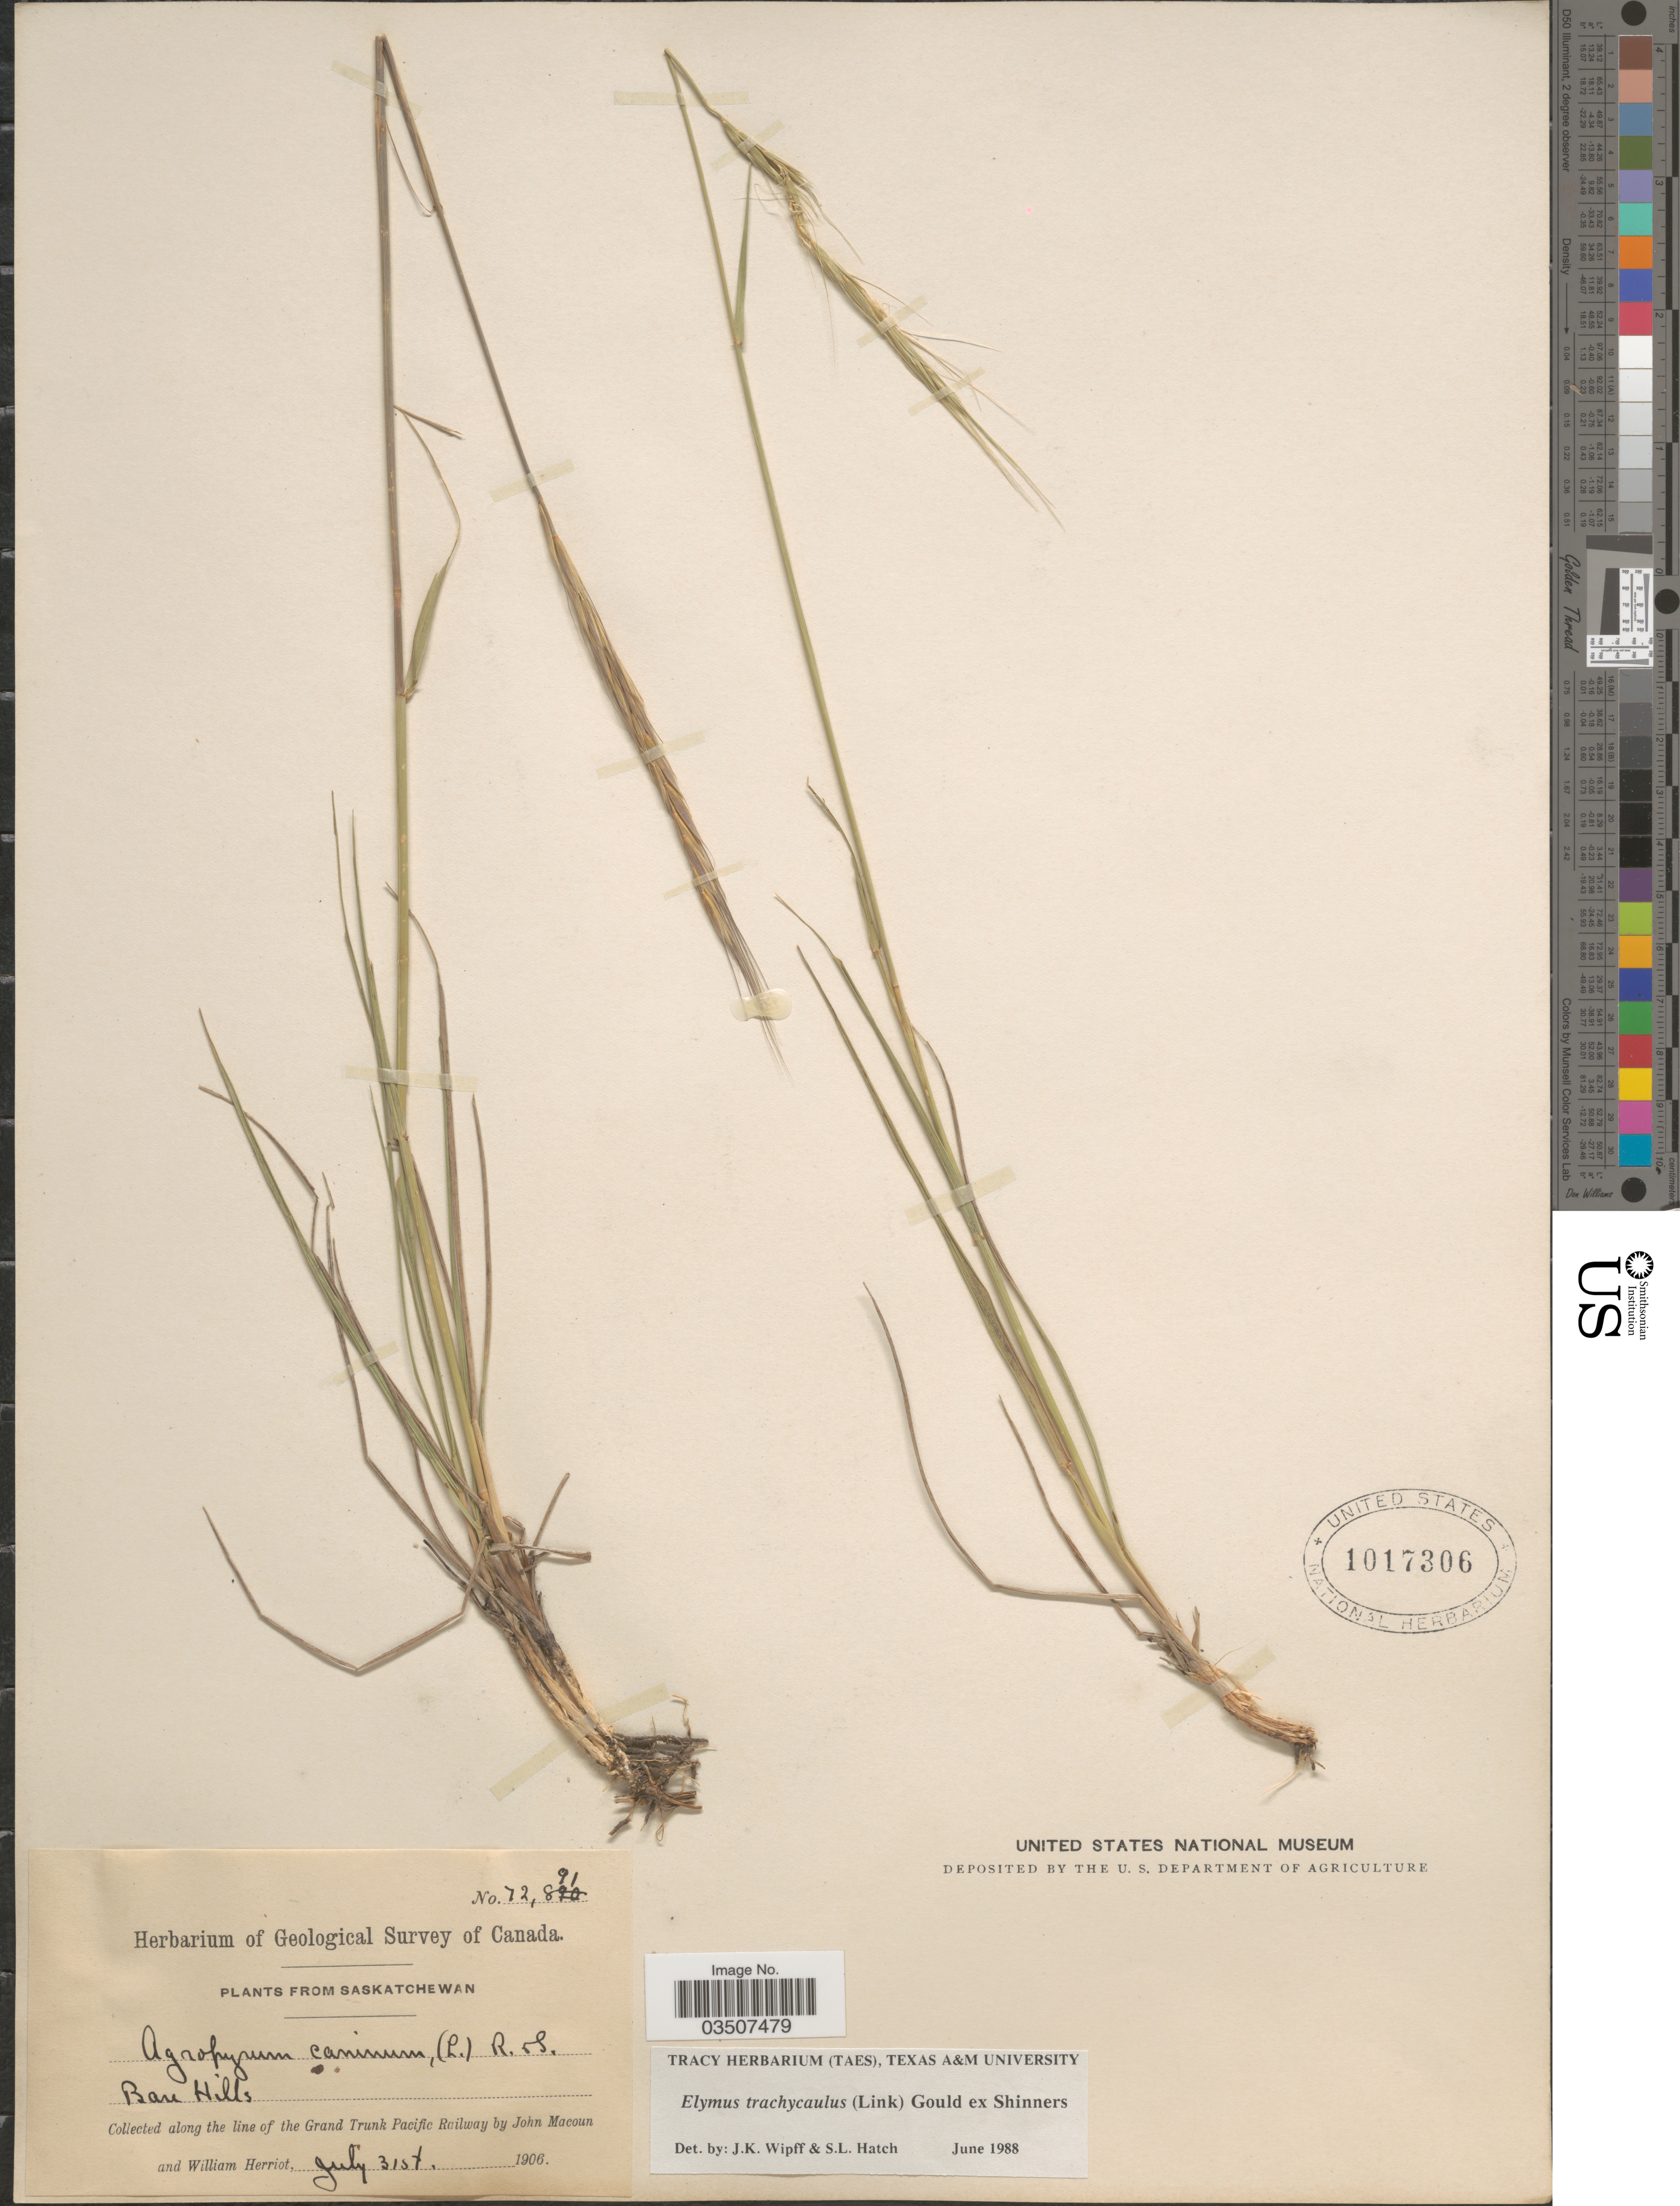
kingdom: Plantae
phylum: Tracheophyta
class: Liliopsida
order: Poales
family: Poaceae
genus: Elymus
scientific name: Elymus trachycaulus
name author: (Link) Gould ex Shinners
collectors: J. Macoun & W. Herriot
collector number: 72891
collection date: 1906-07-31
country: Canada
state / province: Saskatchewan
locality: Geological Surey of Canada. Bare Hills. Along the line of the Grand Trunk Pacific Railwa.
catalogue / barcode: US 1017306